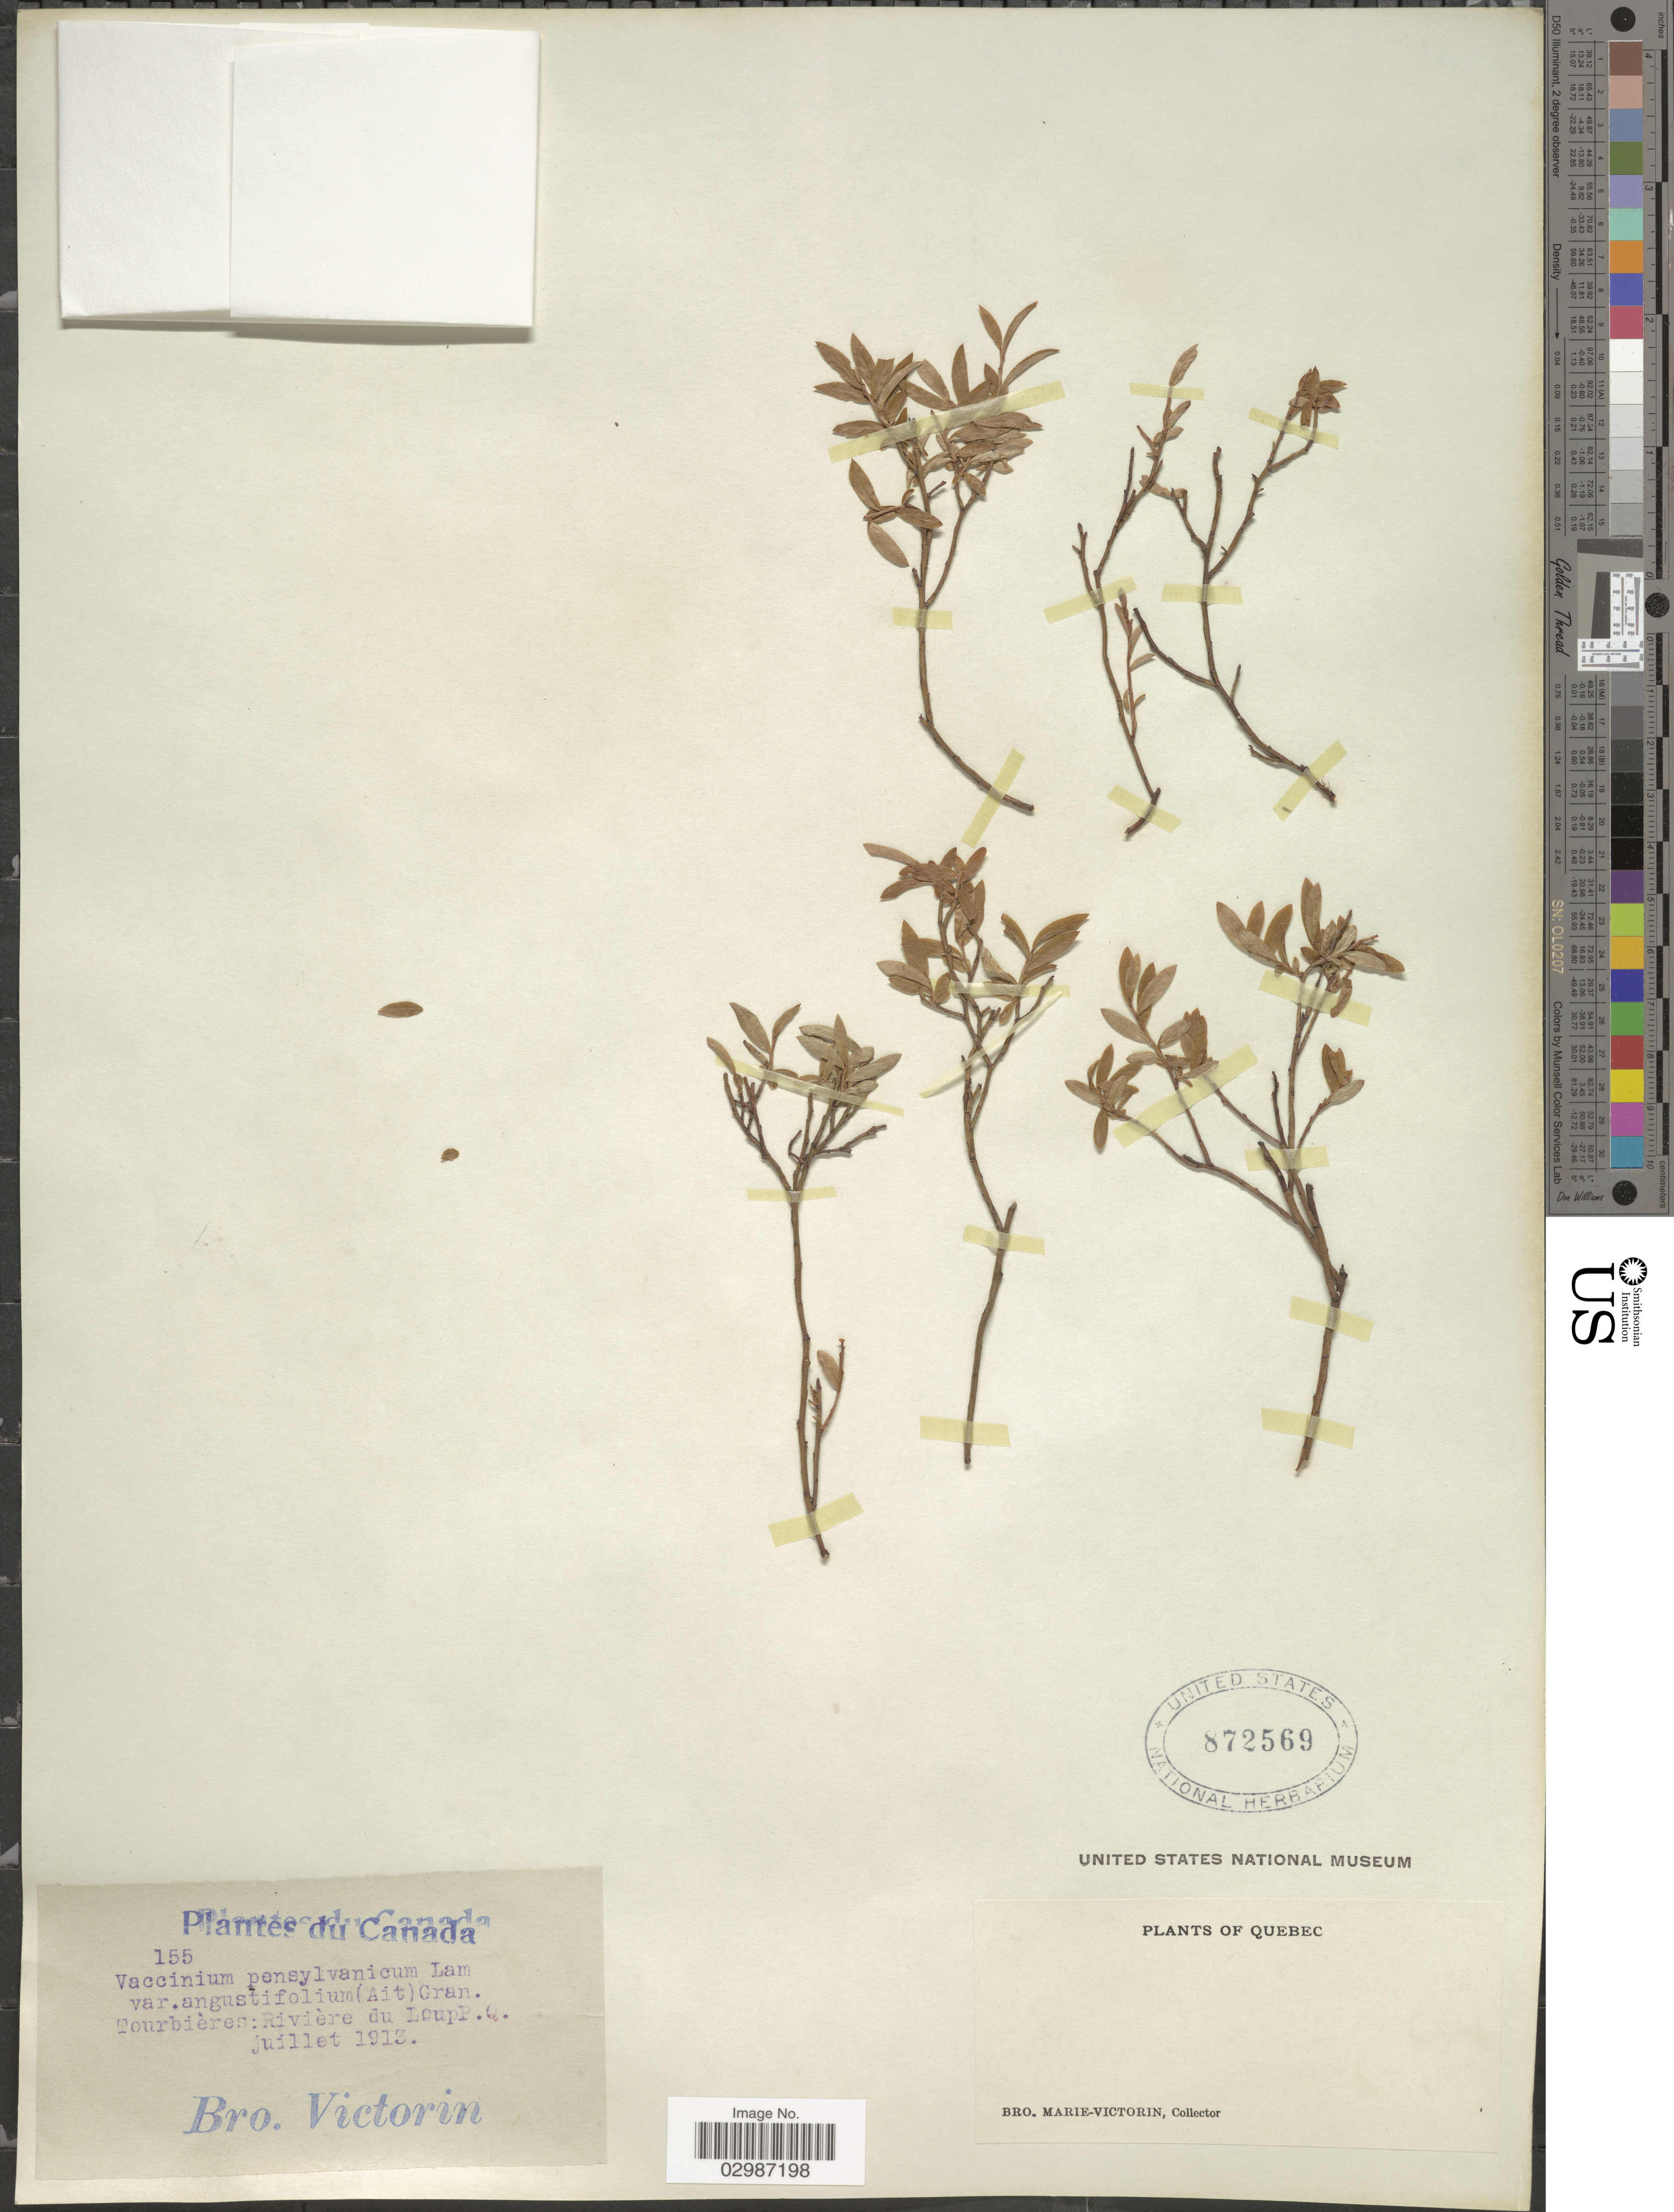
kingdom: Plantae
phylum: Tracheophyta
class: Magnoliopsida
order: Ericales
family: Ericaceae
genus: Vaccinium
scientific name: Vaccinium angustifolium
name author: Aiton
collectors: Fr. Marie-Victorin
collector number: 155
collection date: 1913-07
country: Canada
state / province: Quebec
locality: Tourbièren: Rivière du LoupP.Q.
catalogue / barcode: US 872569